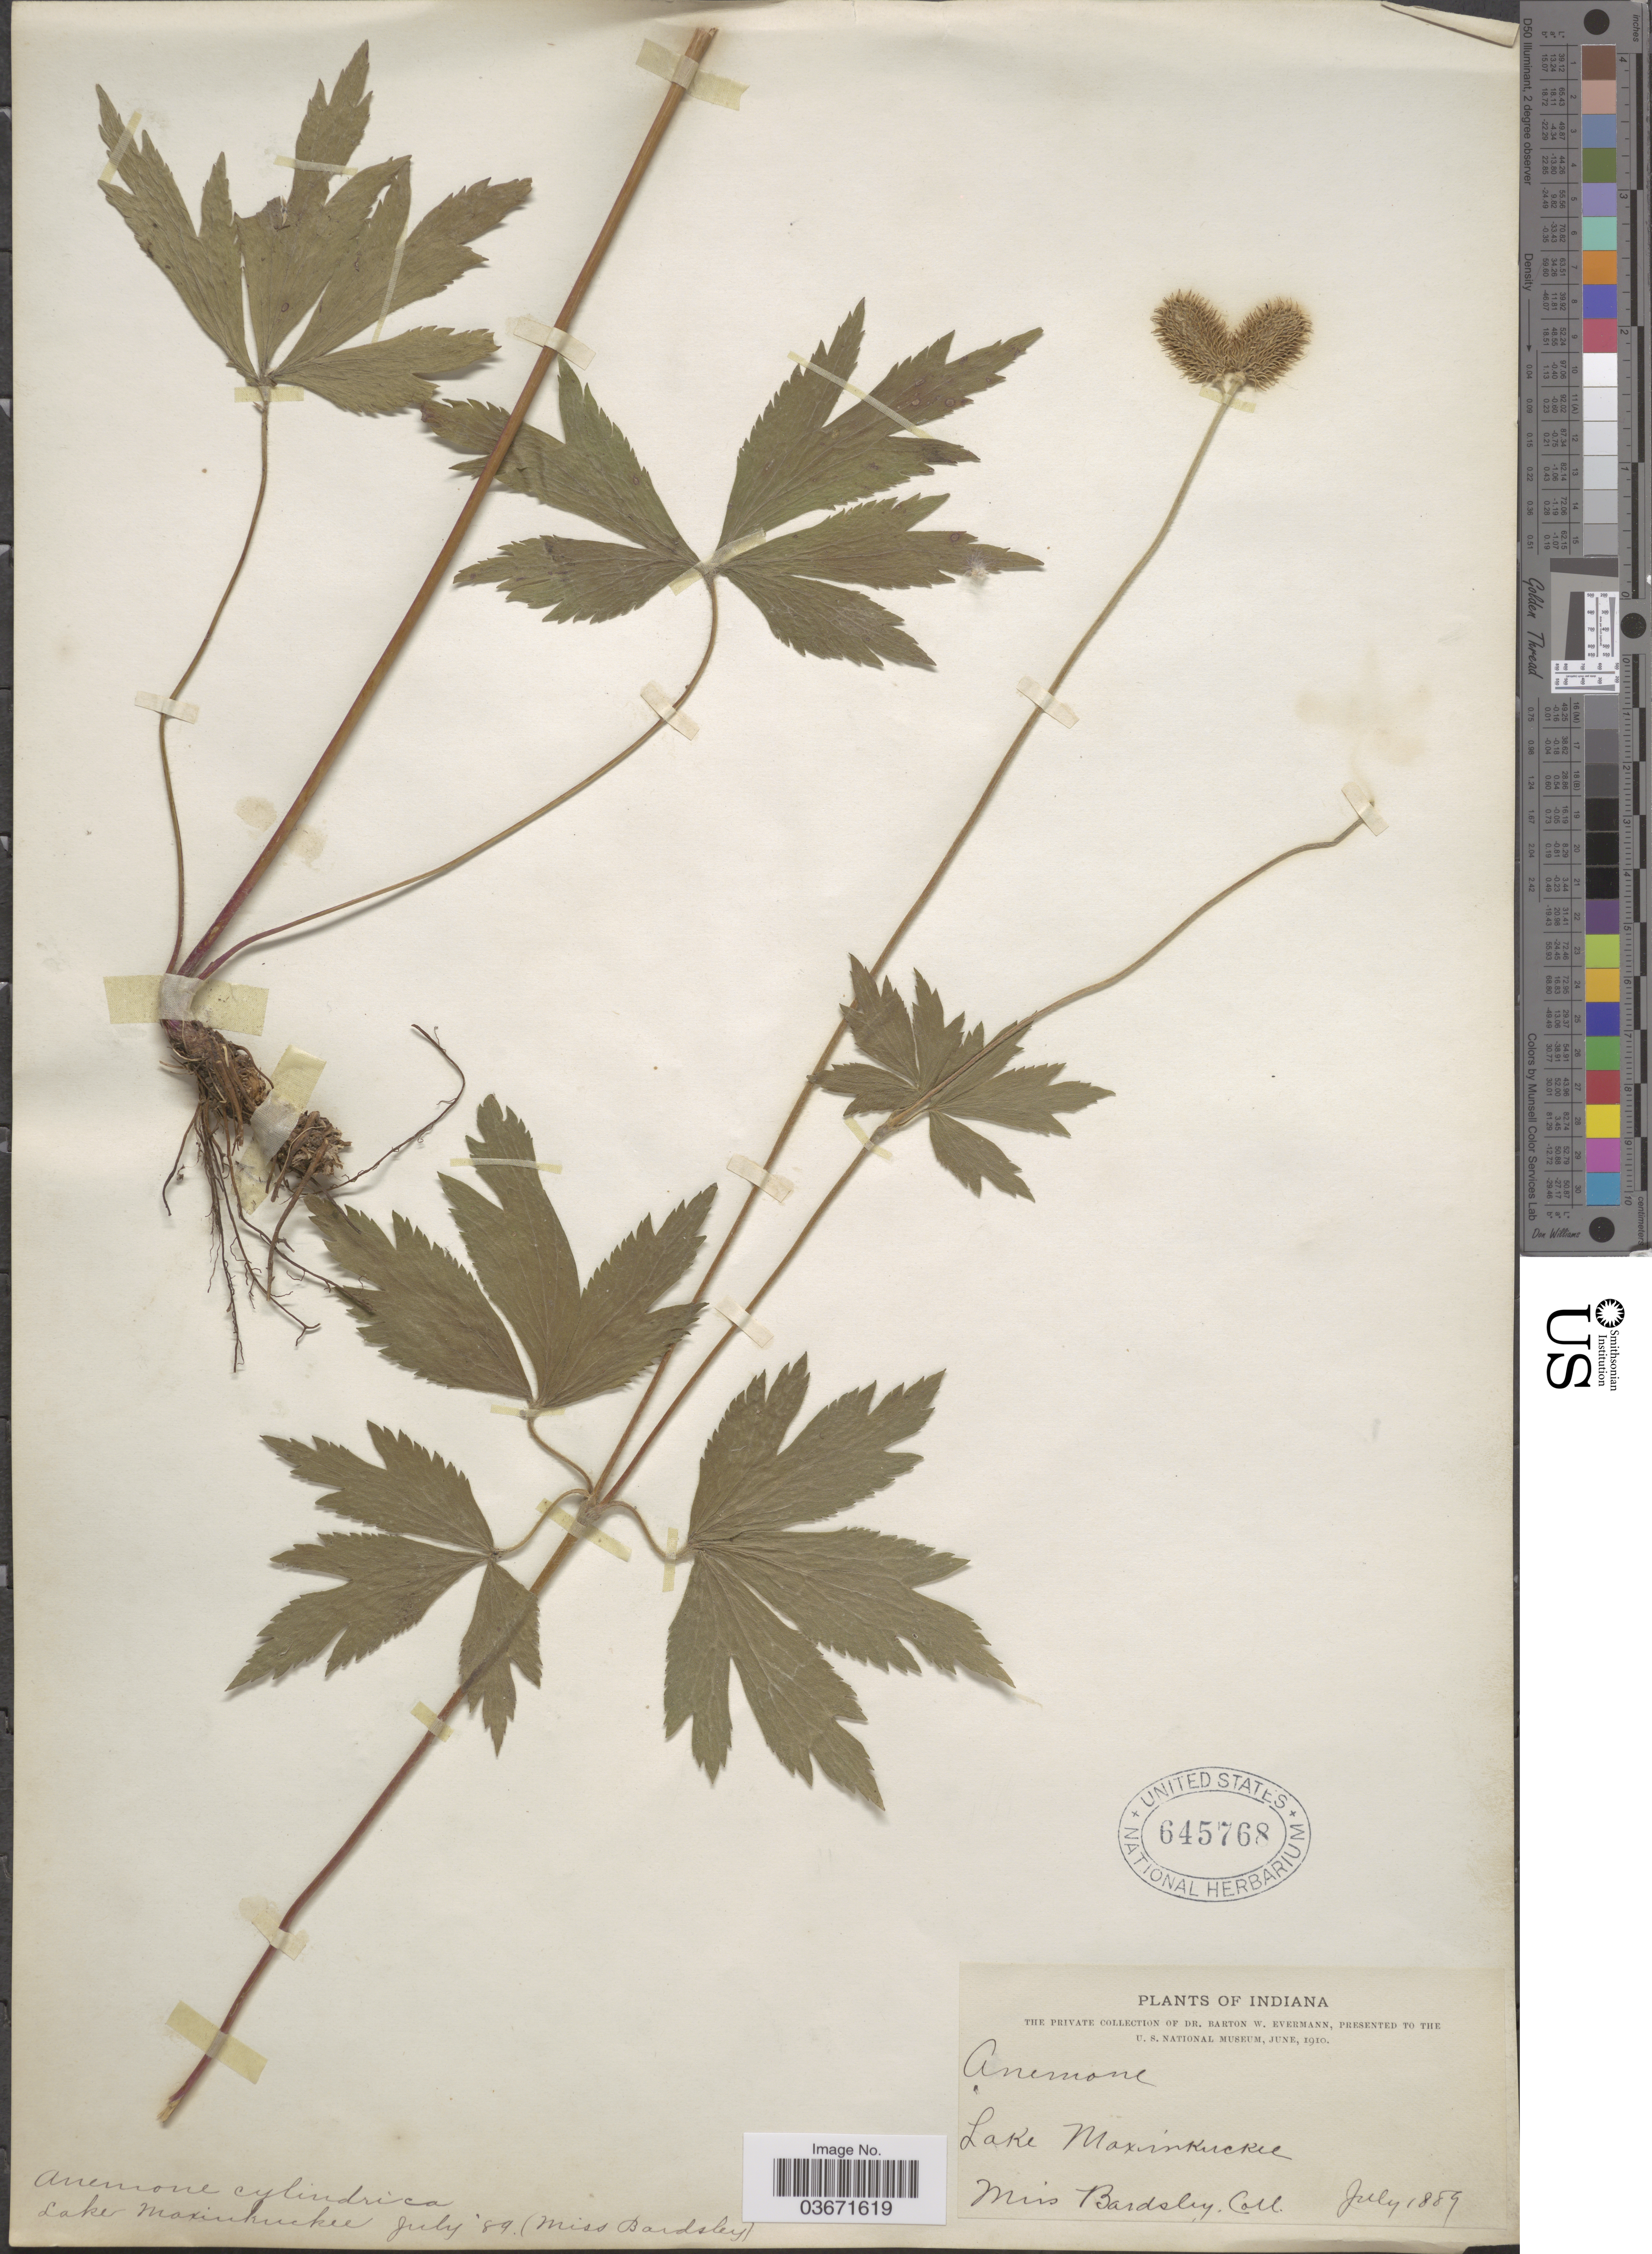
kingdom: Plantae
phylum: Tracheophyta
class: Magnoliopsida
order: Ranunculales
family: Ranunculaceae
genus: Anemone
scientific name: Anemone cylindrica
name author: A. Gray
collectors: Bardsley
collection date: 1889-07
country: United States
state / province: Indiana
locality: Lake Maxinkuckee.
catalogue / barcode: US 645768